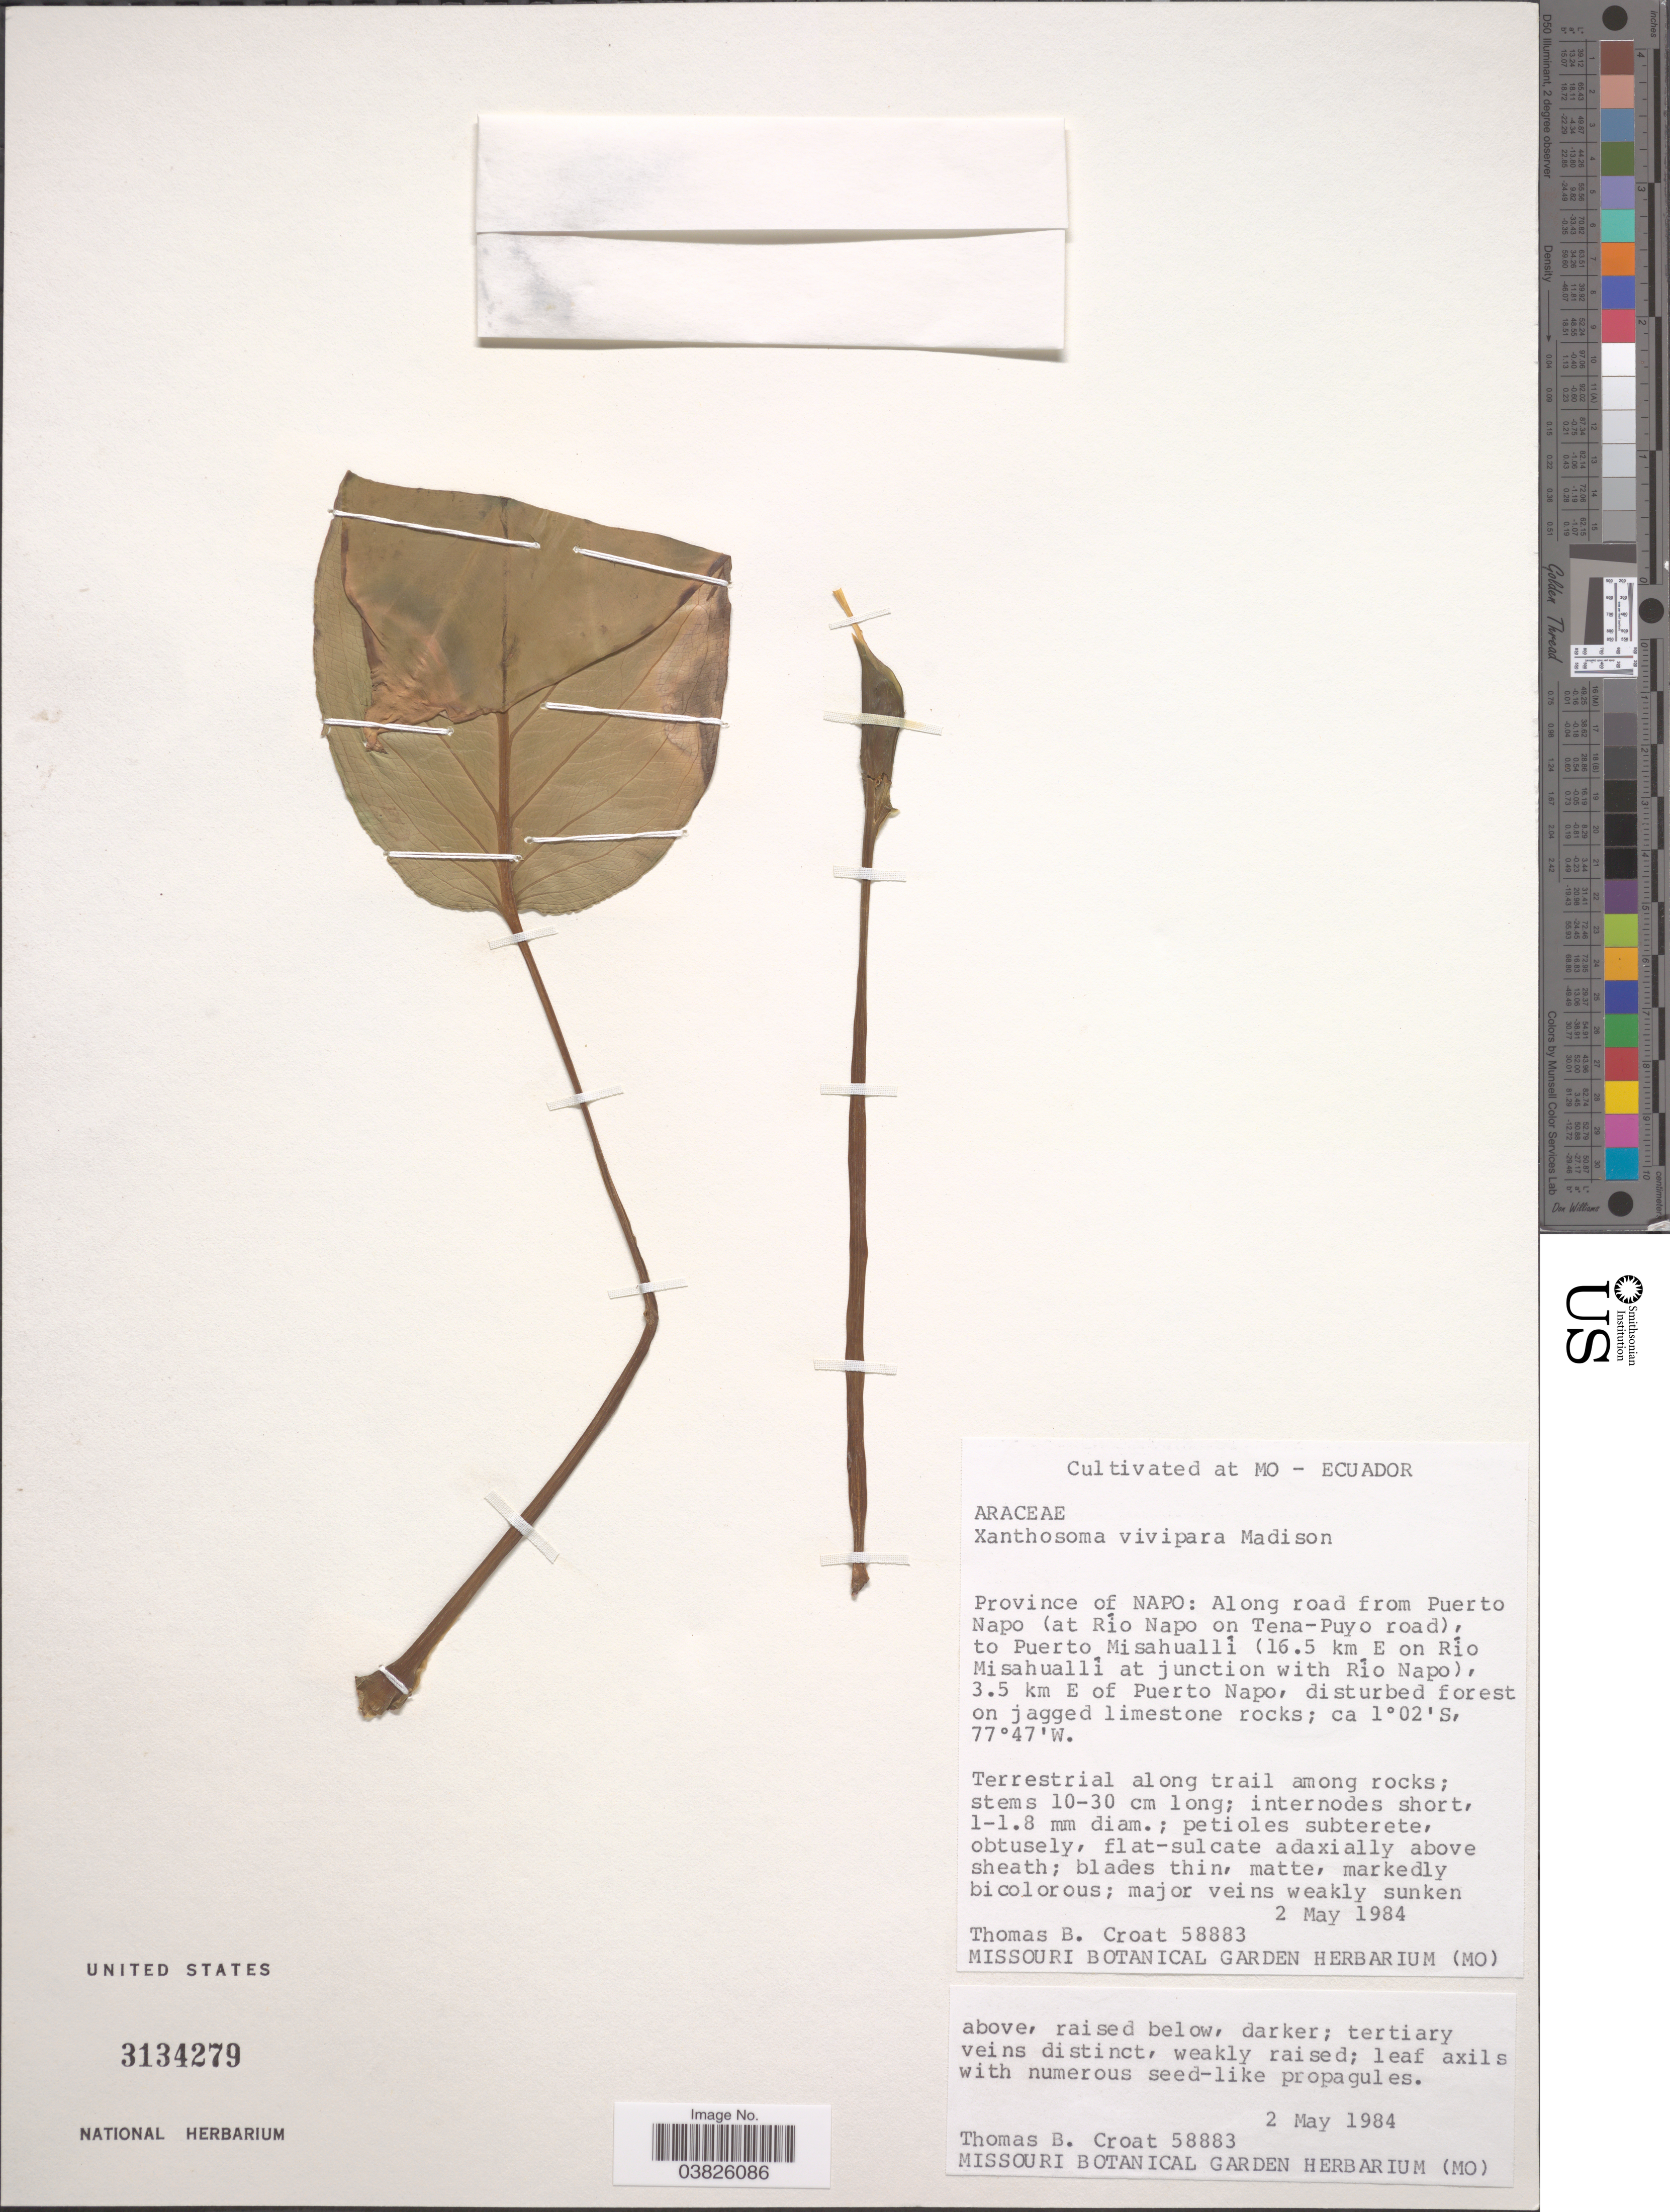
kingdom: Plantae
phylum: Tracheophyta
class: Liliopsida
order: Alismatales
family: Araceae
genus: Xanthosoma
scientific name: Xanthosoma viviparum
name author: Madison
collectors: T. B. Croat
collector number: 58883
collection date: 1984-05-02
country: Ecuador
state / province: Napo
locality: MO [unsure placement]. Along road from Puerto Napo (at Río Napo on Tena-Puyo road), to Puerto Misahuallí (16.5 km E on Río Misahuallí at junction with Río Napo), 3.5 km E of Puerto Napo.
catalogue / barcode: US 3134279